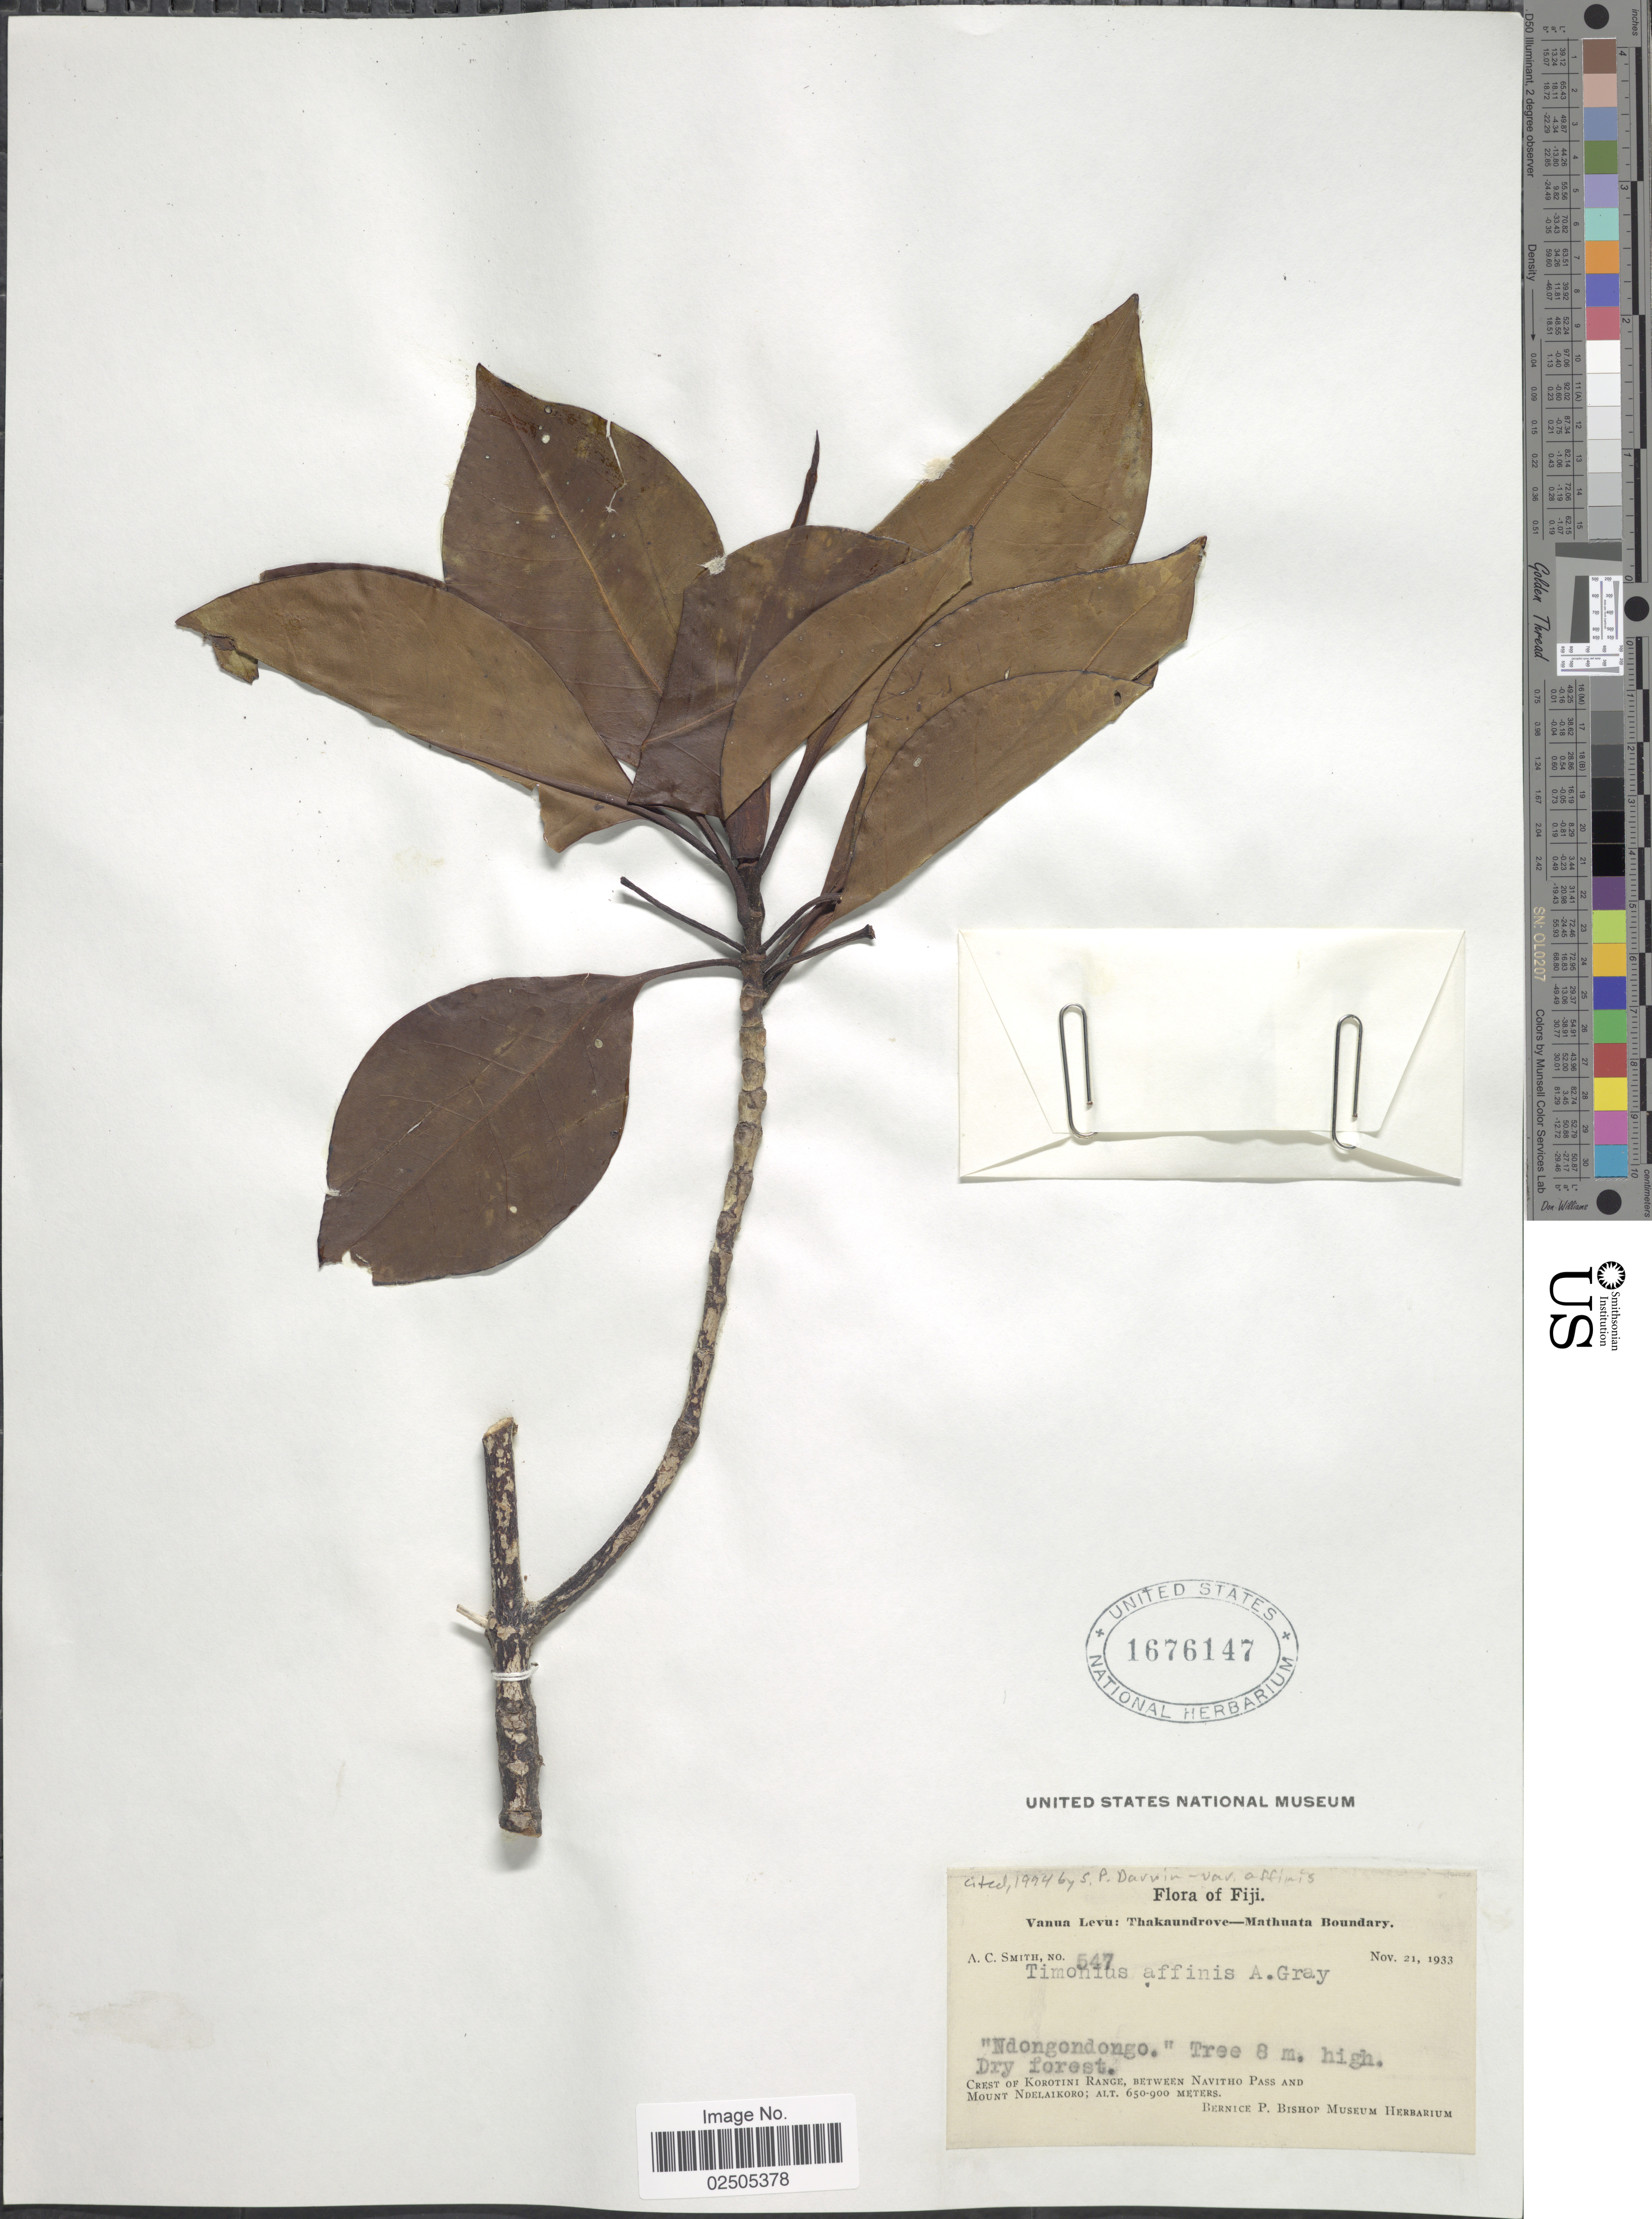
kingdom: Plantae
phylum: Tracheophyta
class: Magnoliopsida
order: Gentianales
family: Rubiaceae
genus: Timonius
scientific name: Timonius affinis var. affinis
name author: A. Gray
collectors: A. C. Smith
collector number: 547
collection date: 1933-11-21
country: Fiji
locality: Vanua Levu: Thakaundrove - Mathuata Boundary, Crest of Korotini Range, between Navitho Pass and Mount Ndelaikoro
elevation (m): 650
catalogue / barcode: US 1676147